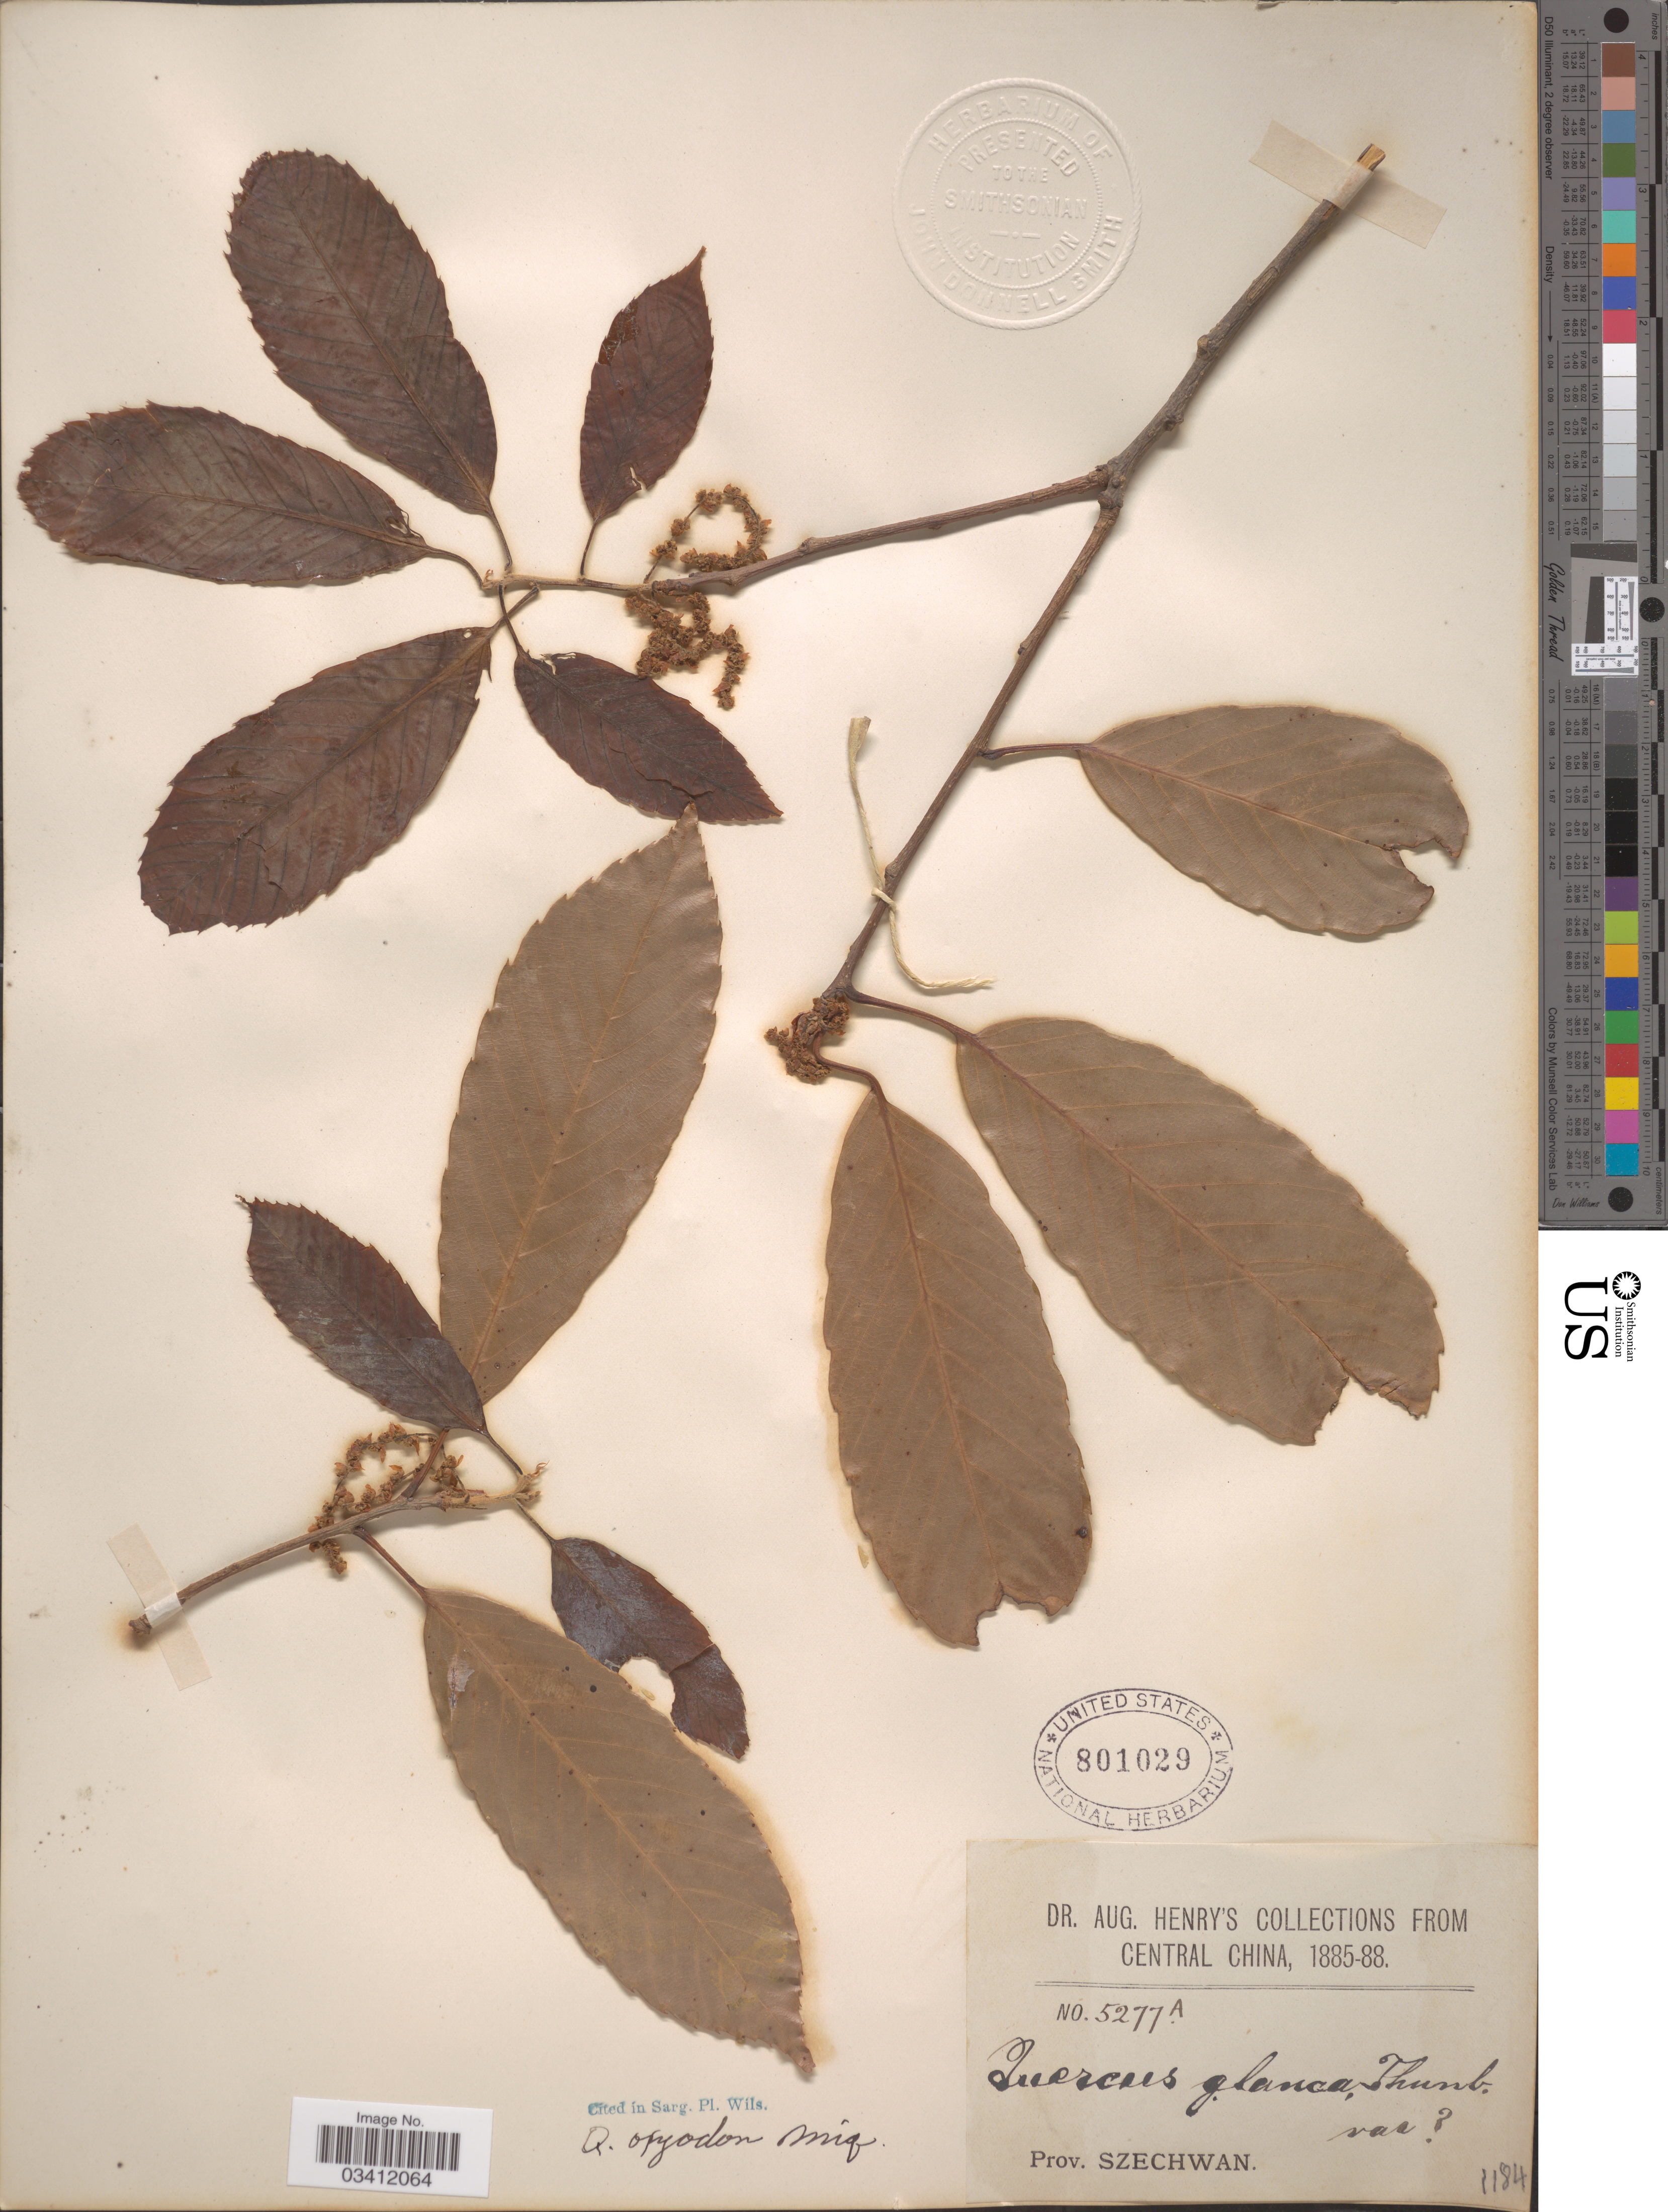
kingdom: Plantae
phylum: Tracheophyta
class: Magnoliopsida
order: Fagales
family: Fagaceae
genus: Quercus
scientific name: Quercus oxyodon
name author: Miq.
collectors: A. Henry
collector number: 5277 A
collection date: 1885/1888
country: China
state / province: Sichuan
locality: Central China, Prov. Szechwan.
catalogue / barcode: US 801029